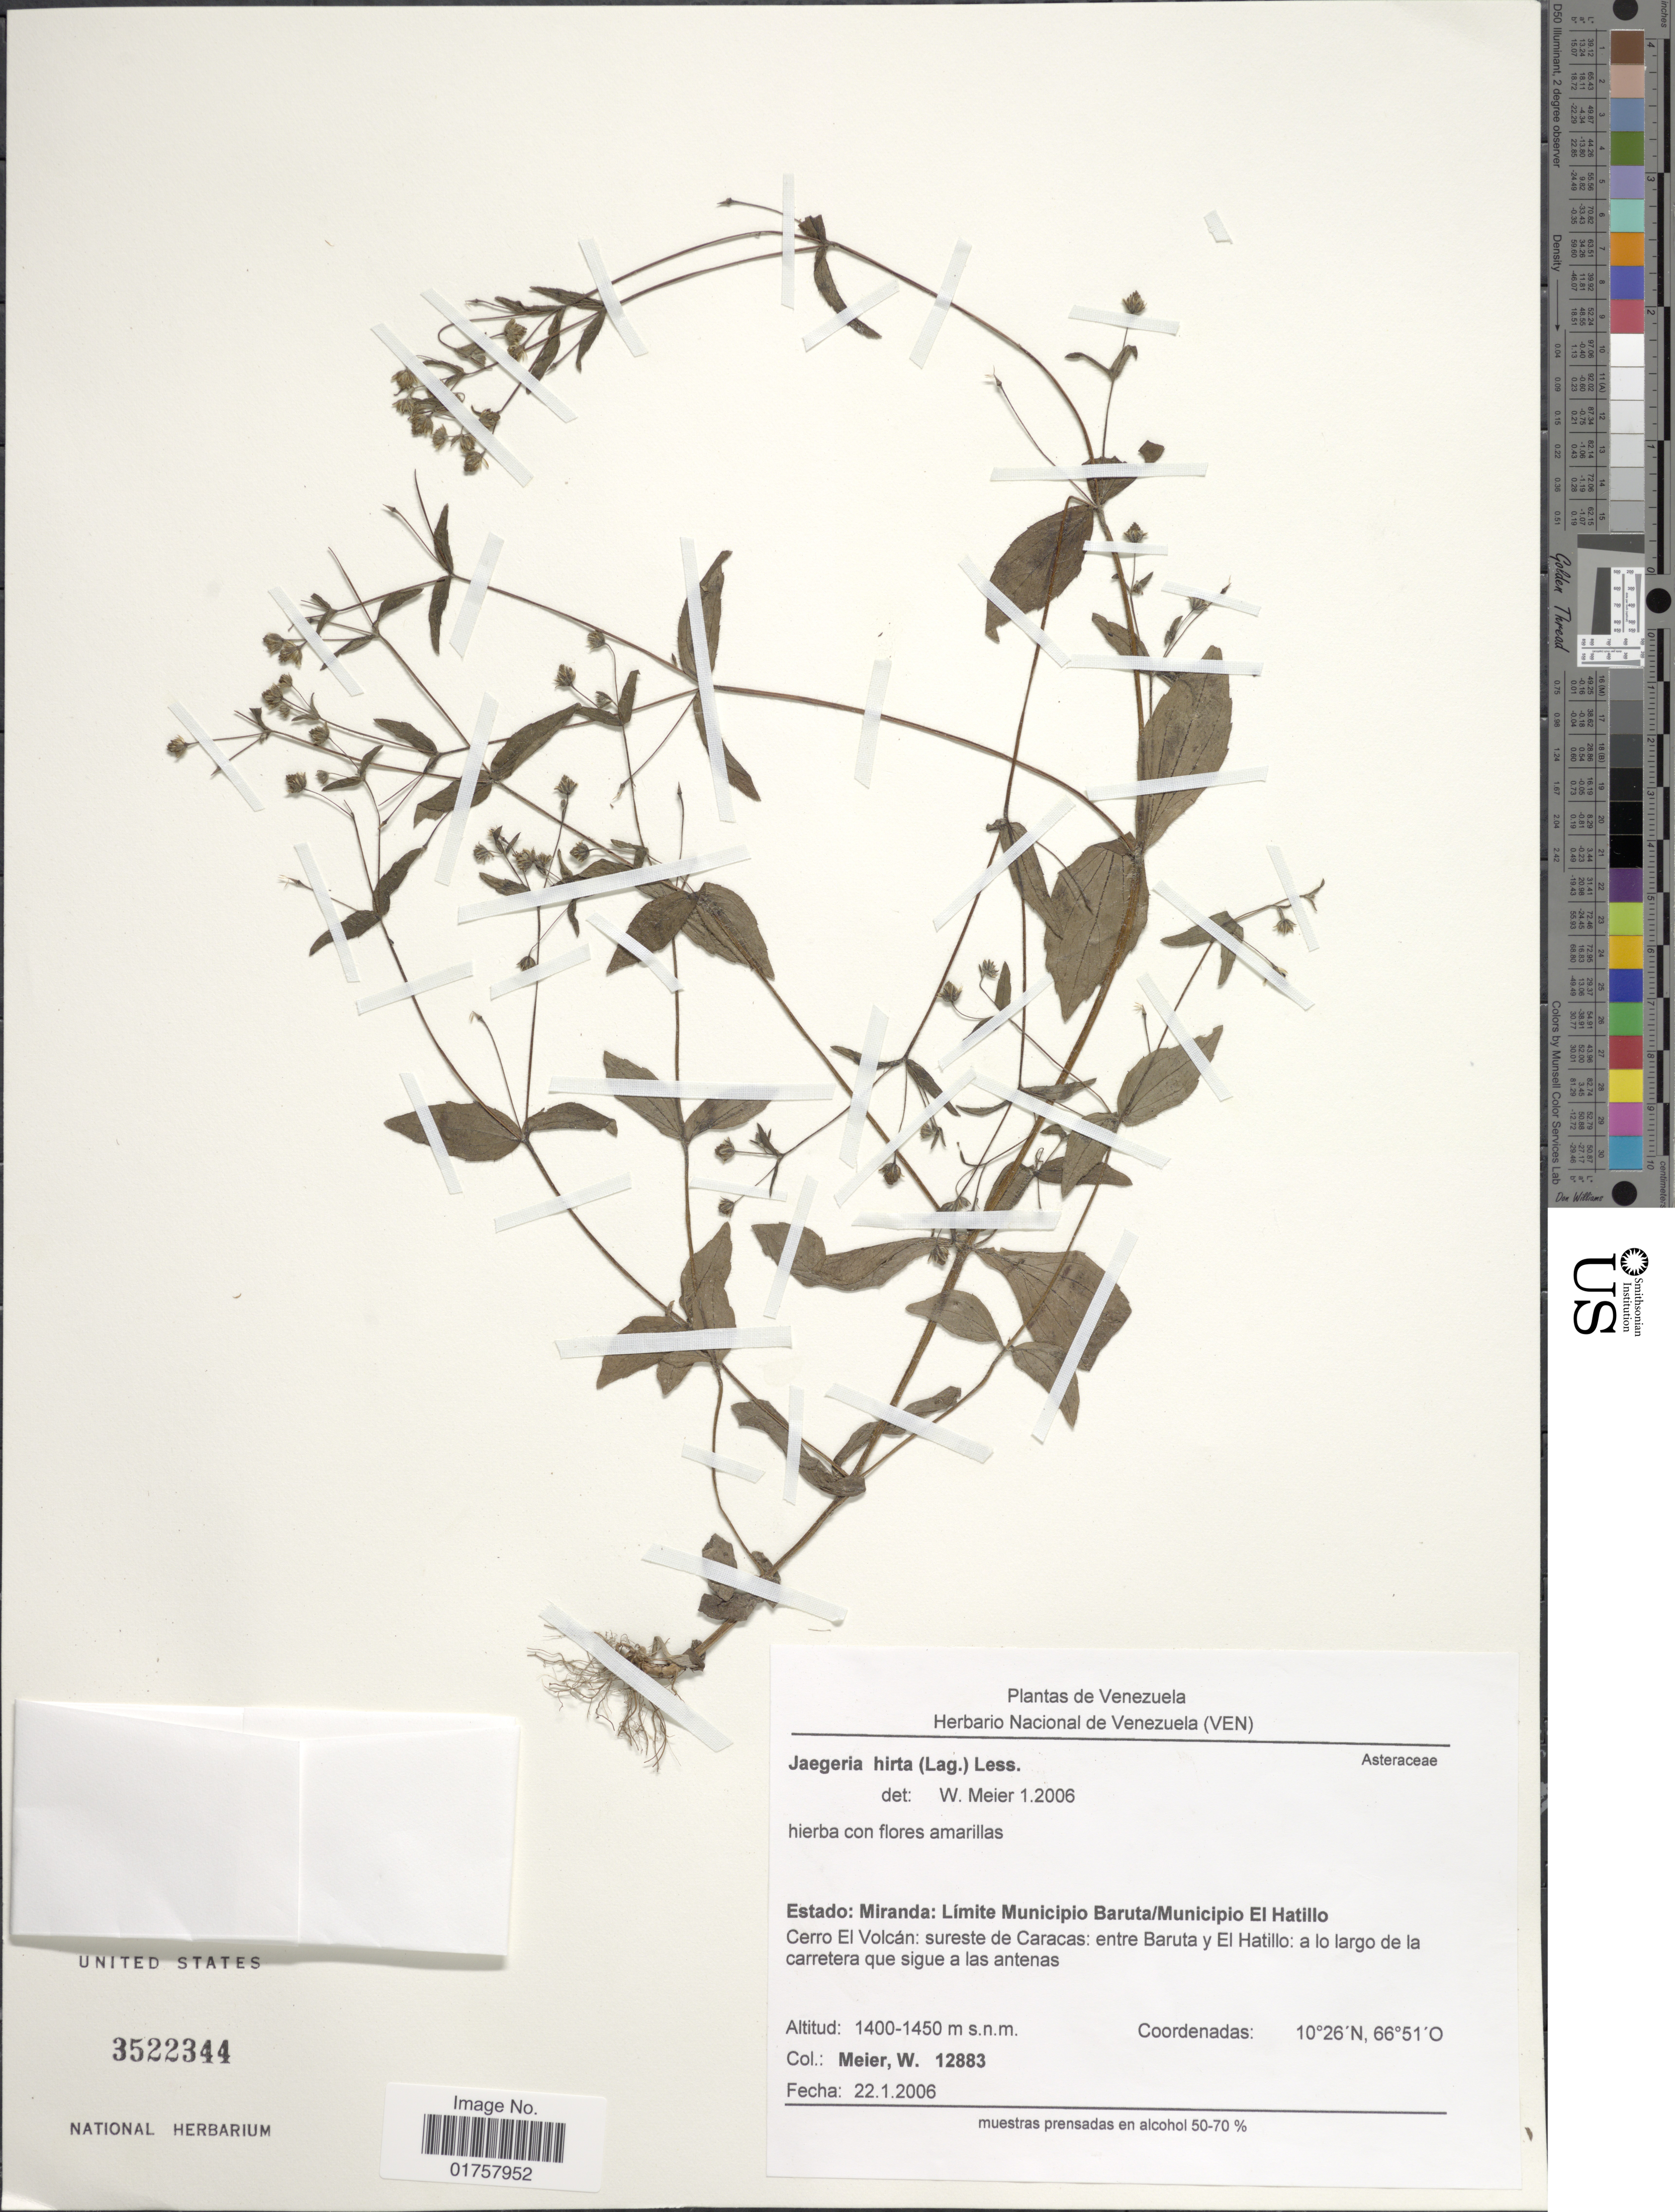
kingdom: Plantae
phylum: Tracheophyta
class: Magnoliopsida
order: Asterales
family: Asteraceae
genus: Jaegeria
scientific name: Jaegeria hirta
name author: (Lag.) Less.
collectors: W. Meier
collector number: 12883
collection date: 2006-01-22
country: Venezuela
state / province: Miranda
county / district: Baruta / El Hatillo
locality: Cerro El Volcán: sureste de Caracas: entre Baruta y El Hatillo: a lo largo de la carretera que sigue a las antenas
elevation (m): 1400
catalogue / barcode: US 3522344